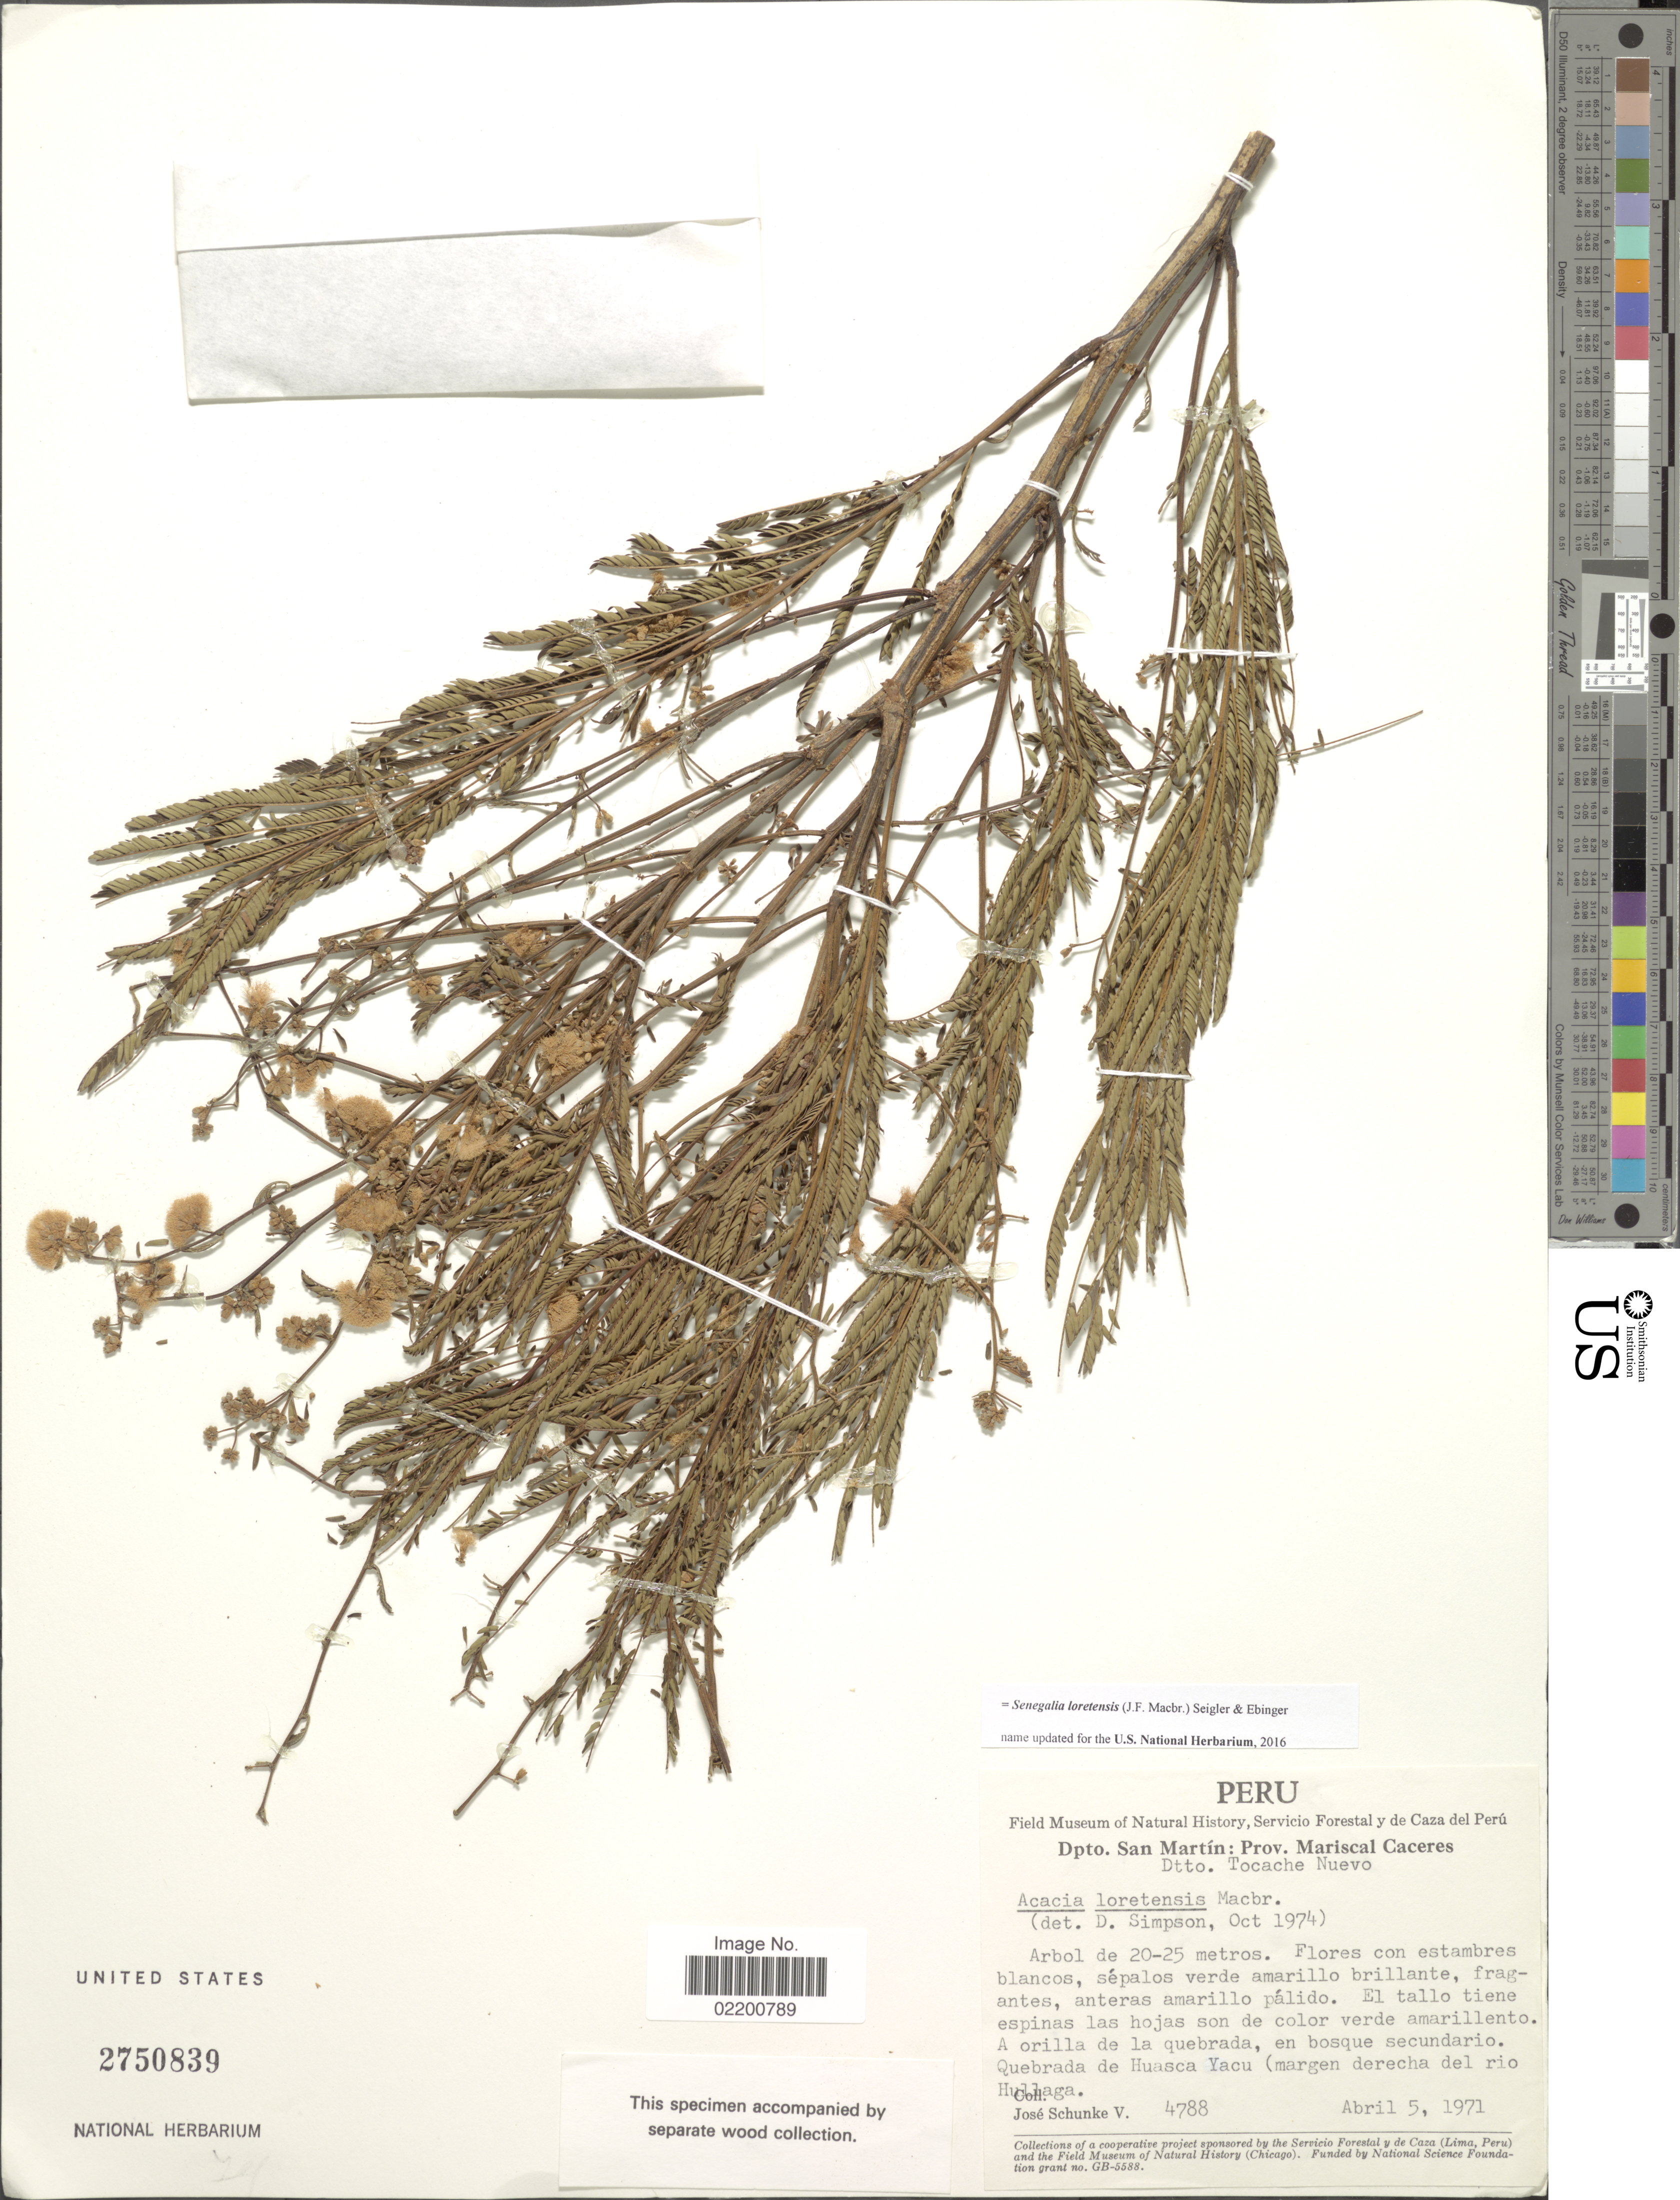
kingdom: Plantae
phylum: Tracheophyta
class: Magnoliopsida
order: Fabales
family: Fabaceae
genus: Senegalia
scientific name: Senegalia loretensis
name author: (J.F. Macbr.) Seigler & Ebinger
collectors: J. Schunke Vigo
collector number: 4788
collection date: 1971-04-05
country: Peru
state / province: San Martín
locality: Dtto. Tocache Nuevo, Dpto. San Martin: Prov. Mariscal Caceres, El tallo tiene espinas las hojas son de color verde amarillento, A orilla de las quebrada, en bosque secundario, Quebrada de Huasca Yacu (margen derecha del rio hullaga)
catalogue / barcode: US 2750839